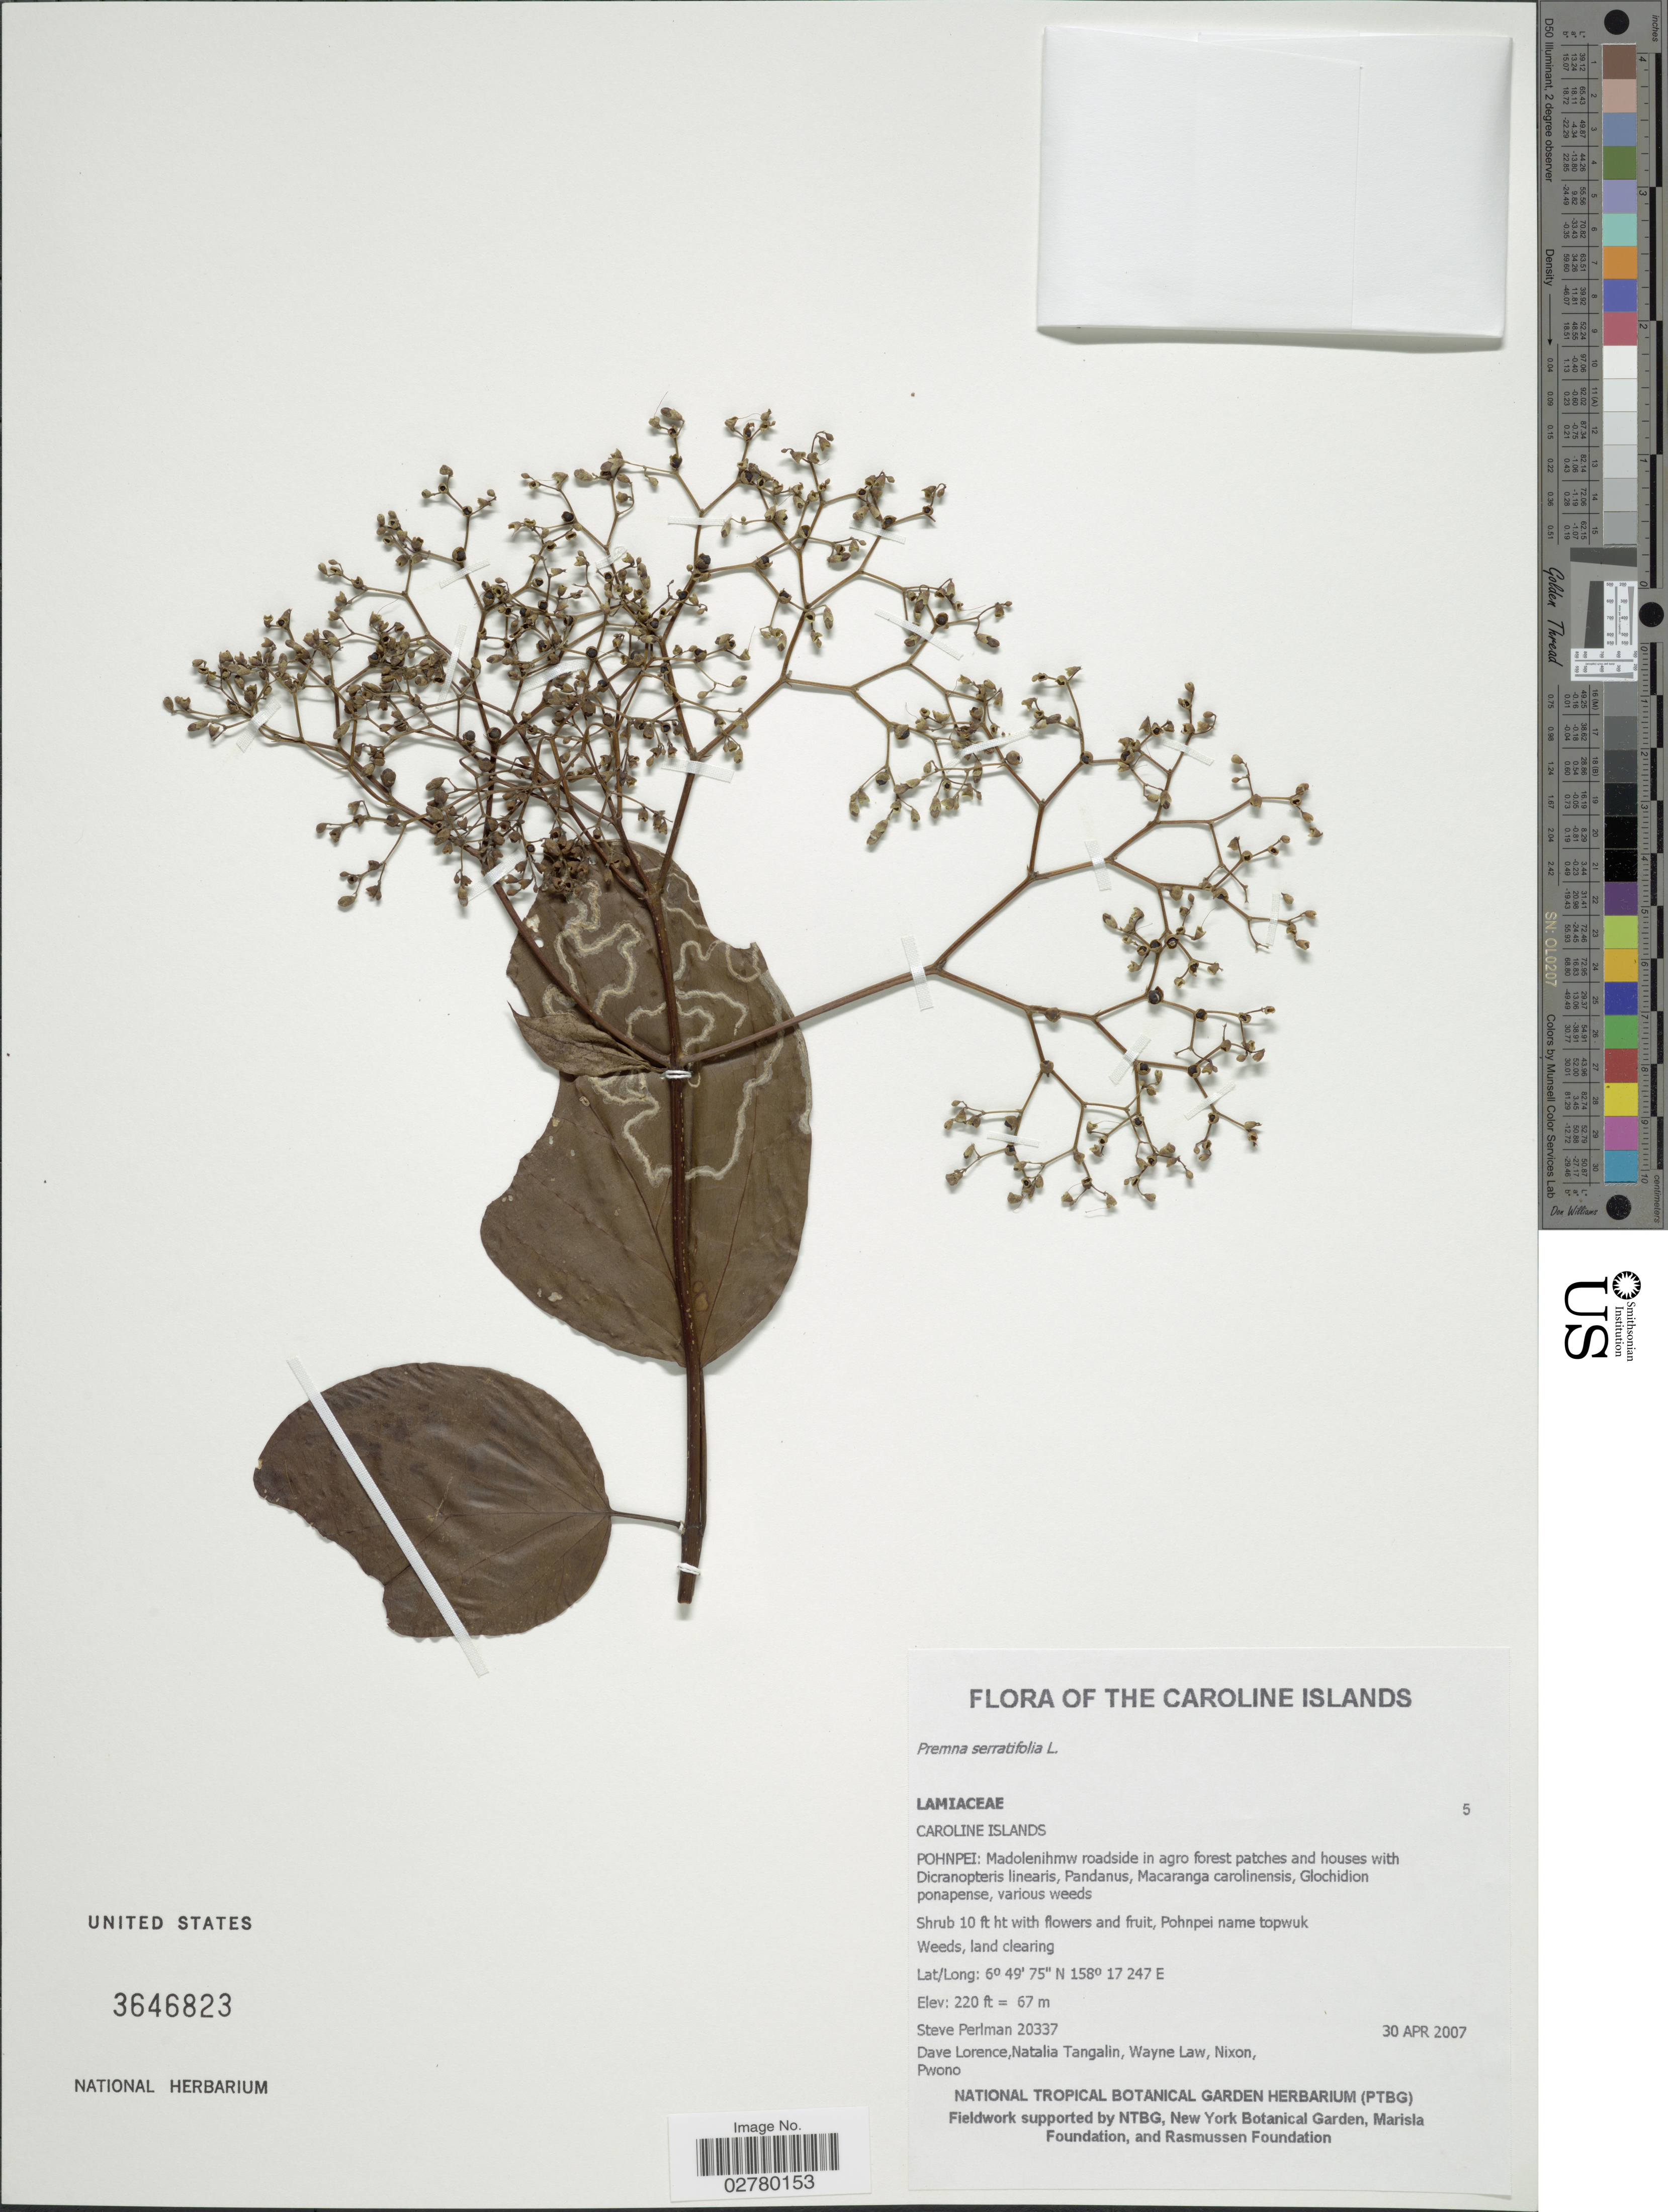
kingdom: Plantae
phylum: Tracheophyta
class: Magnoliopsida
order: Lamiales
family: Lamiaceae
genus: Premna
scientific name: Premna serratifolia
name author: L.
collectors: S. Perlman, D. Lorence, N. Tangalin, W. Law & et al.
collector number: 20337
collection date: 2007-04-30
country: Micronesia, Federated States of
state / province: Pohnpei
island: Pohnpei [Ponape]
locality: Caroline Islands. Pohnpei: Madolenihmw roadside in agro forest patches and houses.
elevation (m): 67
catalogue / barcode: US 3646823